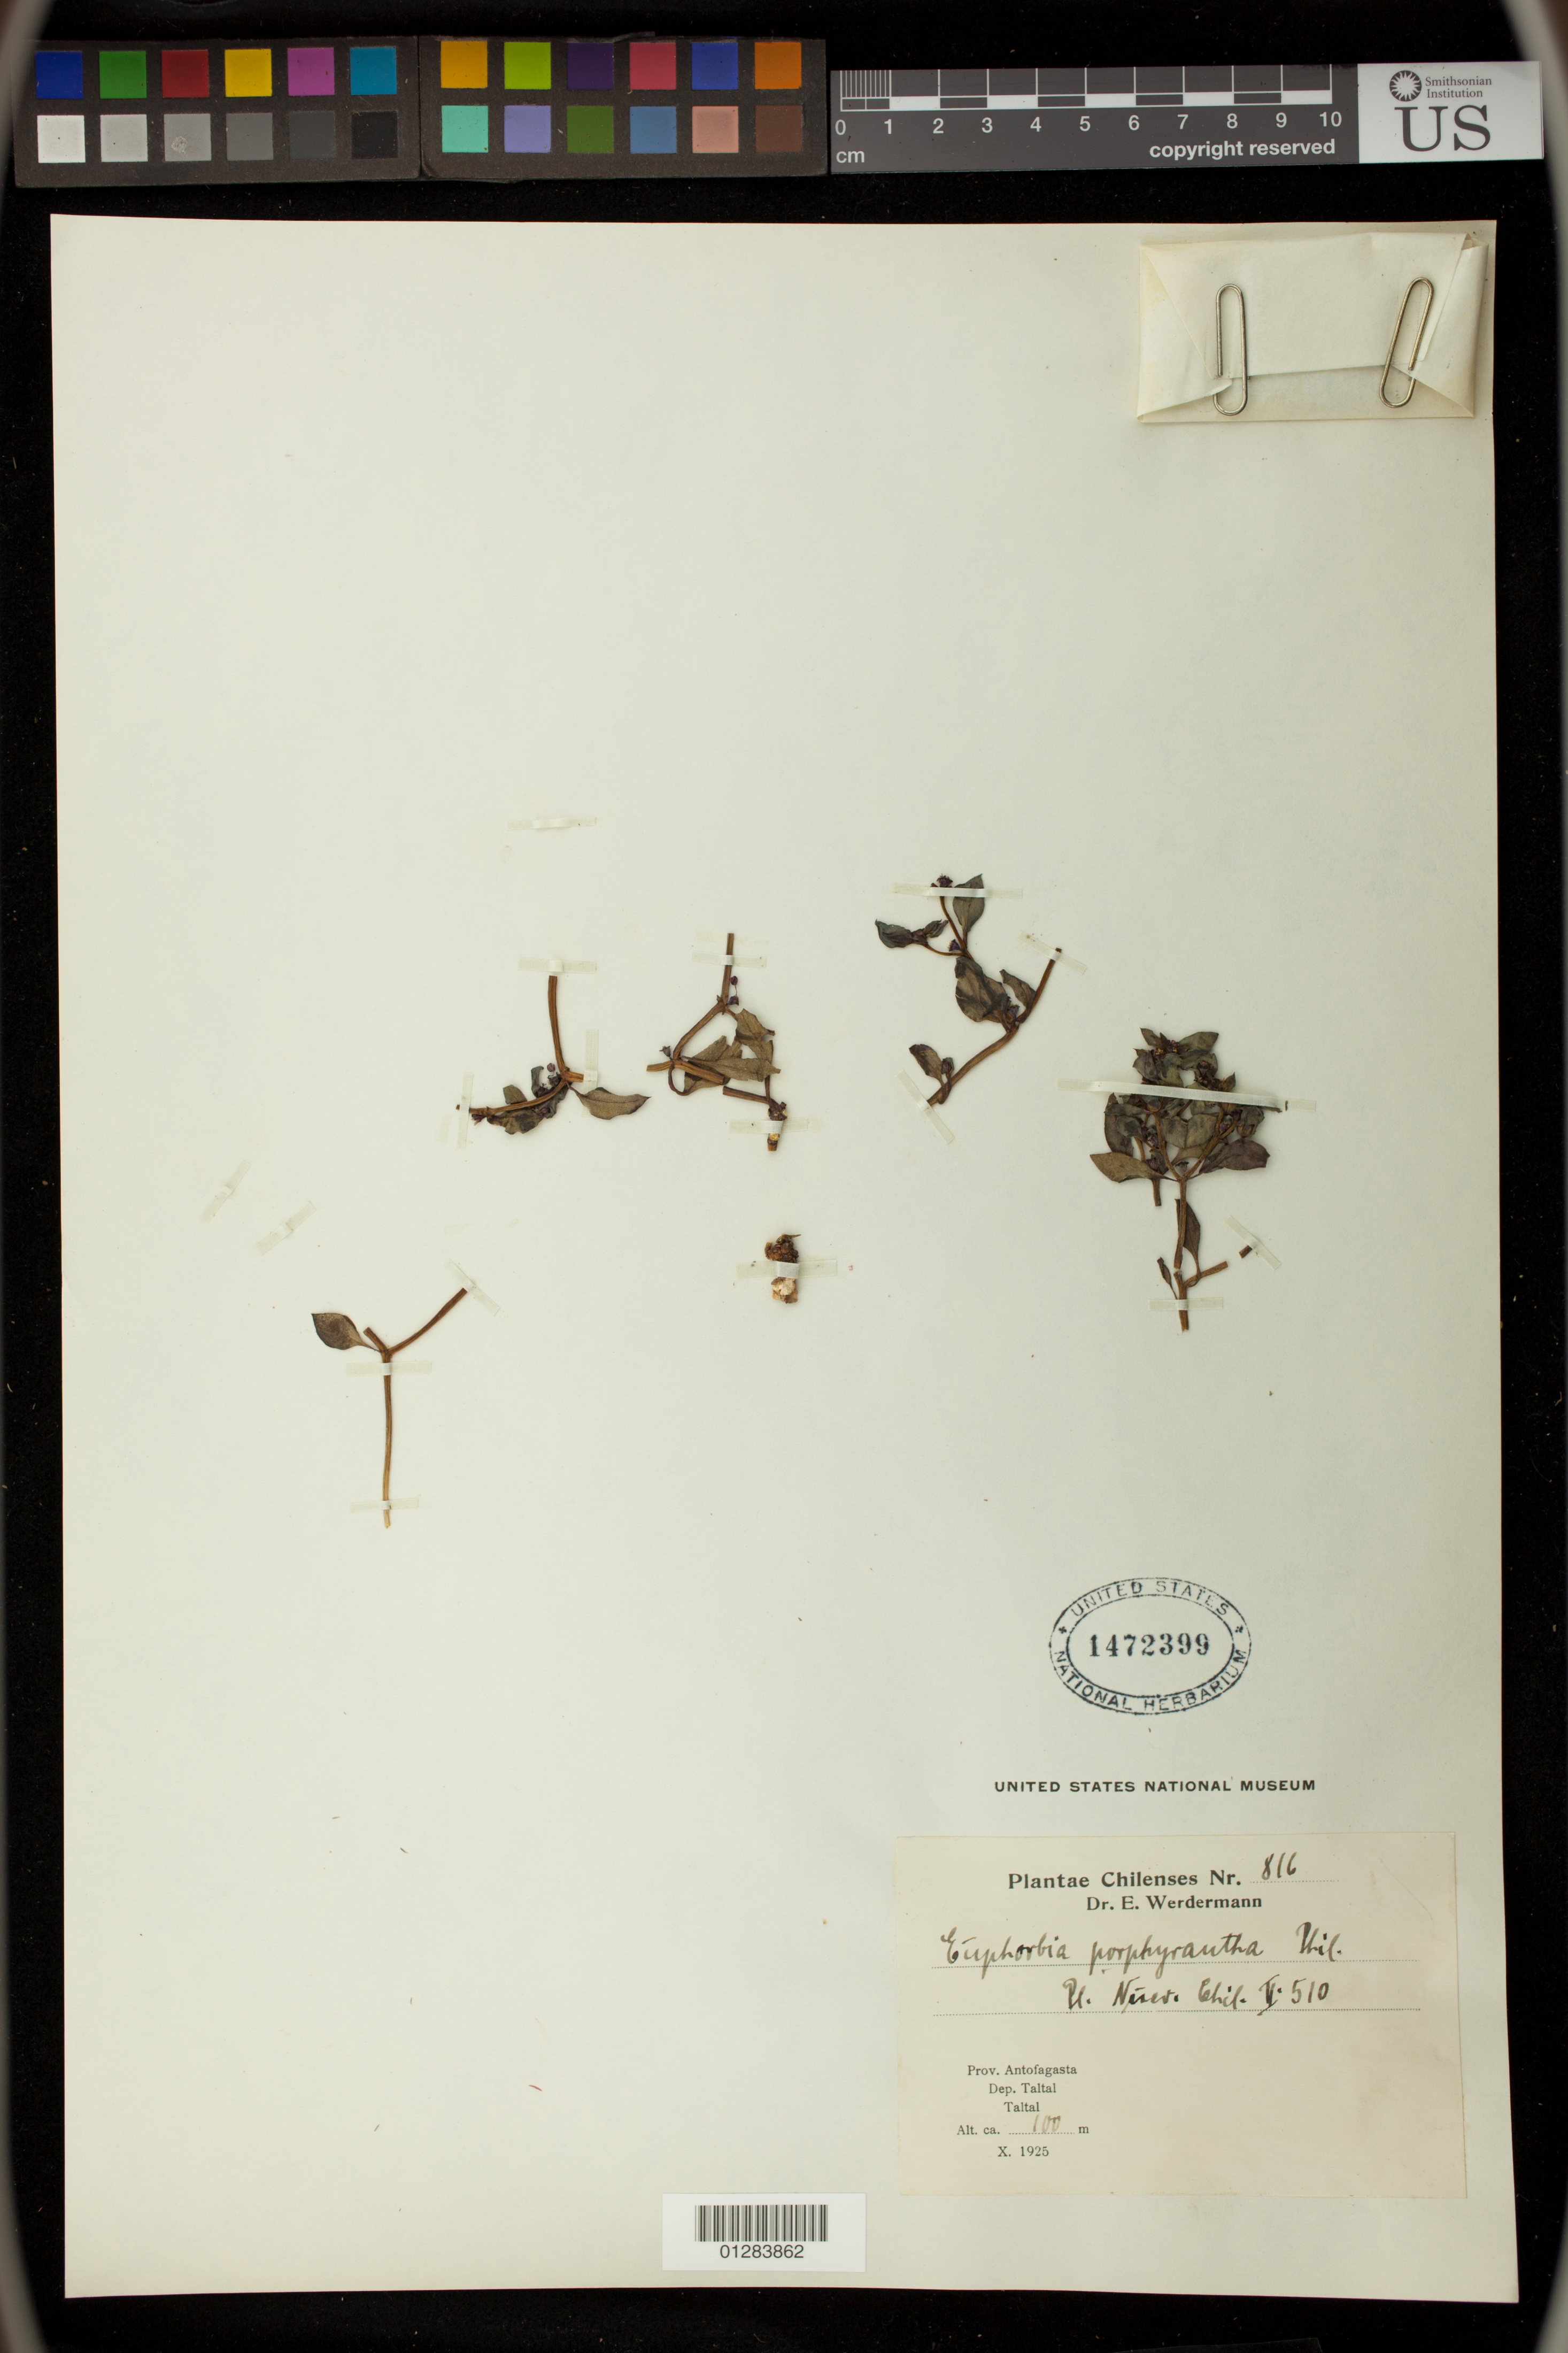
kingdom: Plantae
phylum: Tracheophyta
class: Magnoliopsida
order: Malpighiales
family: Euphorbiaceae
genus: Euphorbia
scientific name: Euphorbia porphyrantha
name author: Phil.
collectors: E. Werdermann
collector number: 816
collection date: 1925-10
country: Chile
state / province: Antofagasta (II)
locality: Dep. Taltal, Taltal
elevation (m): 100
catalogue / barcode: US 1472399